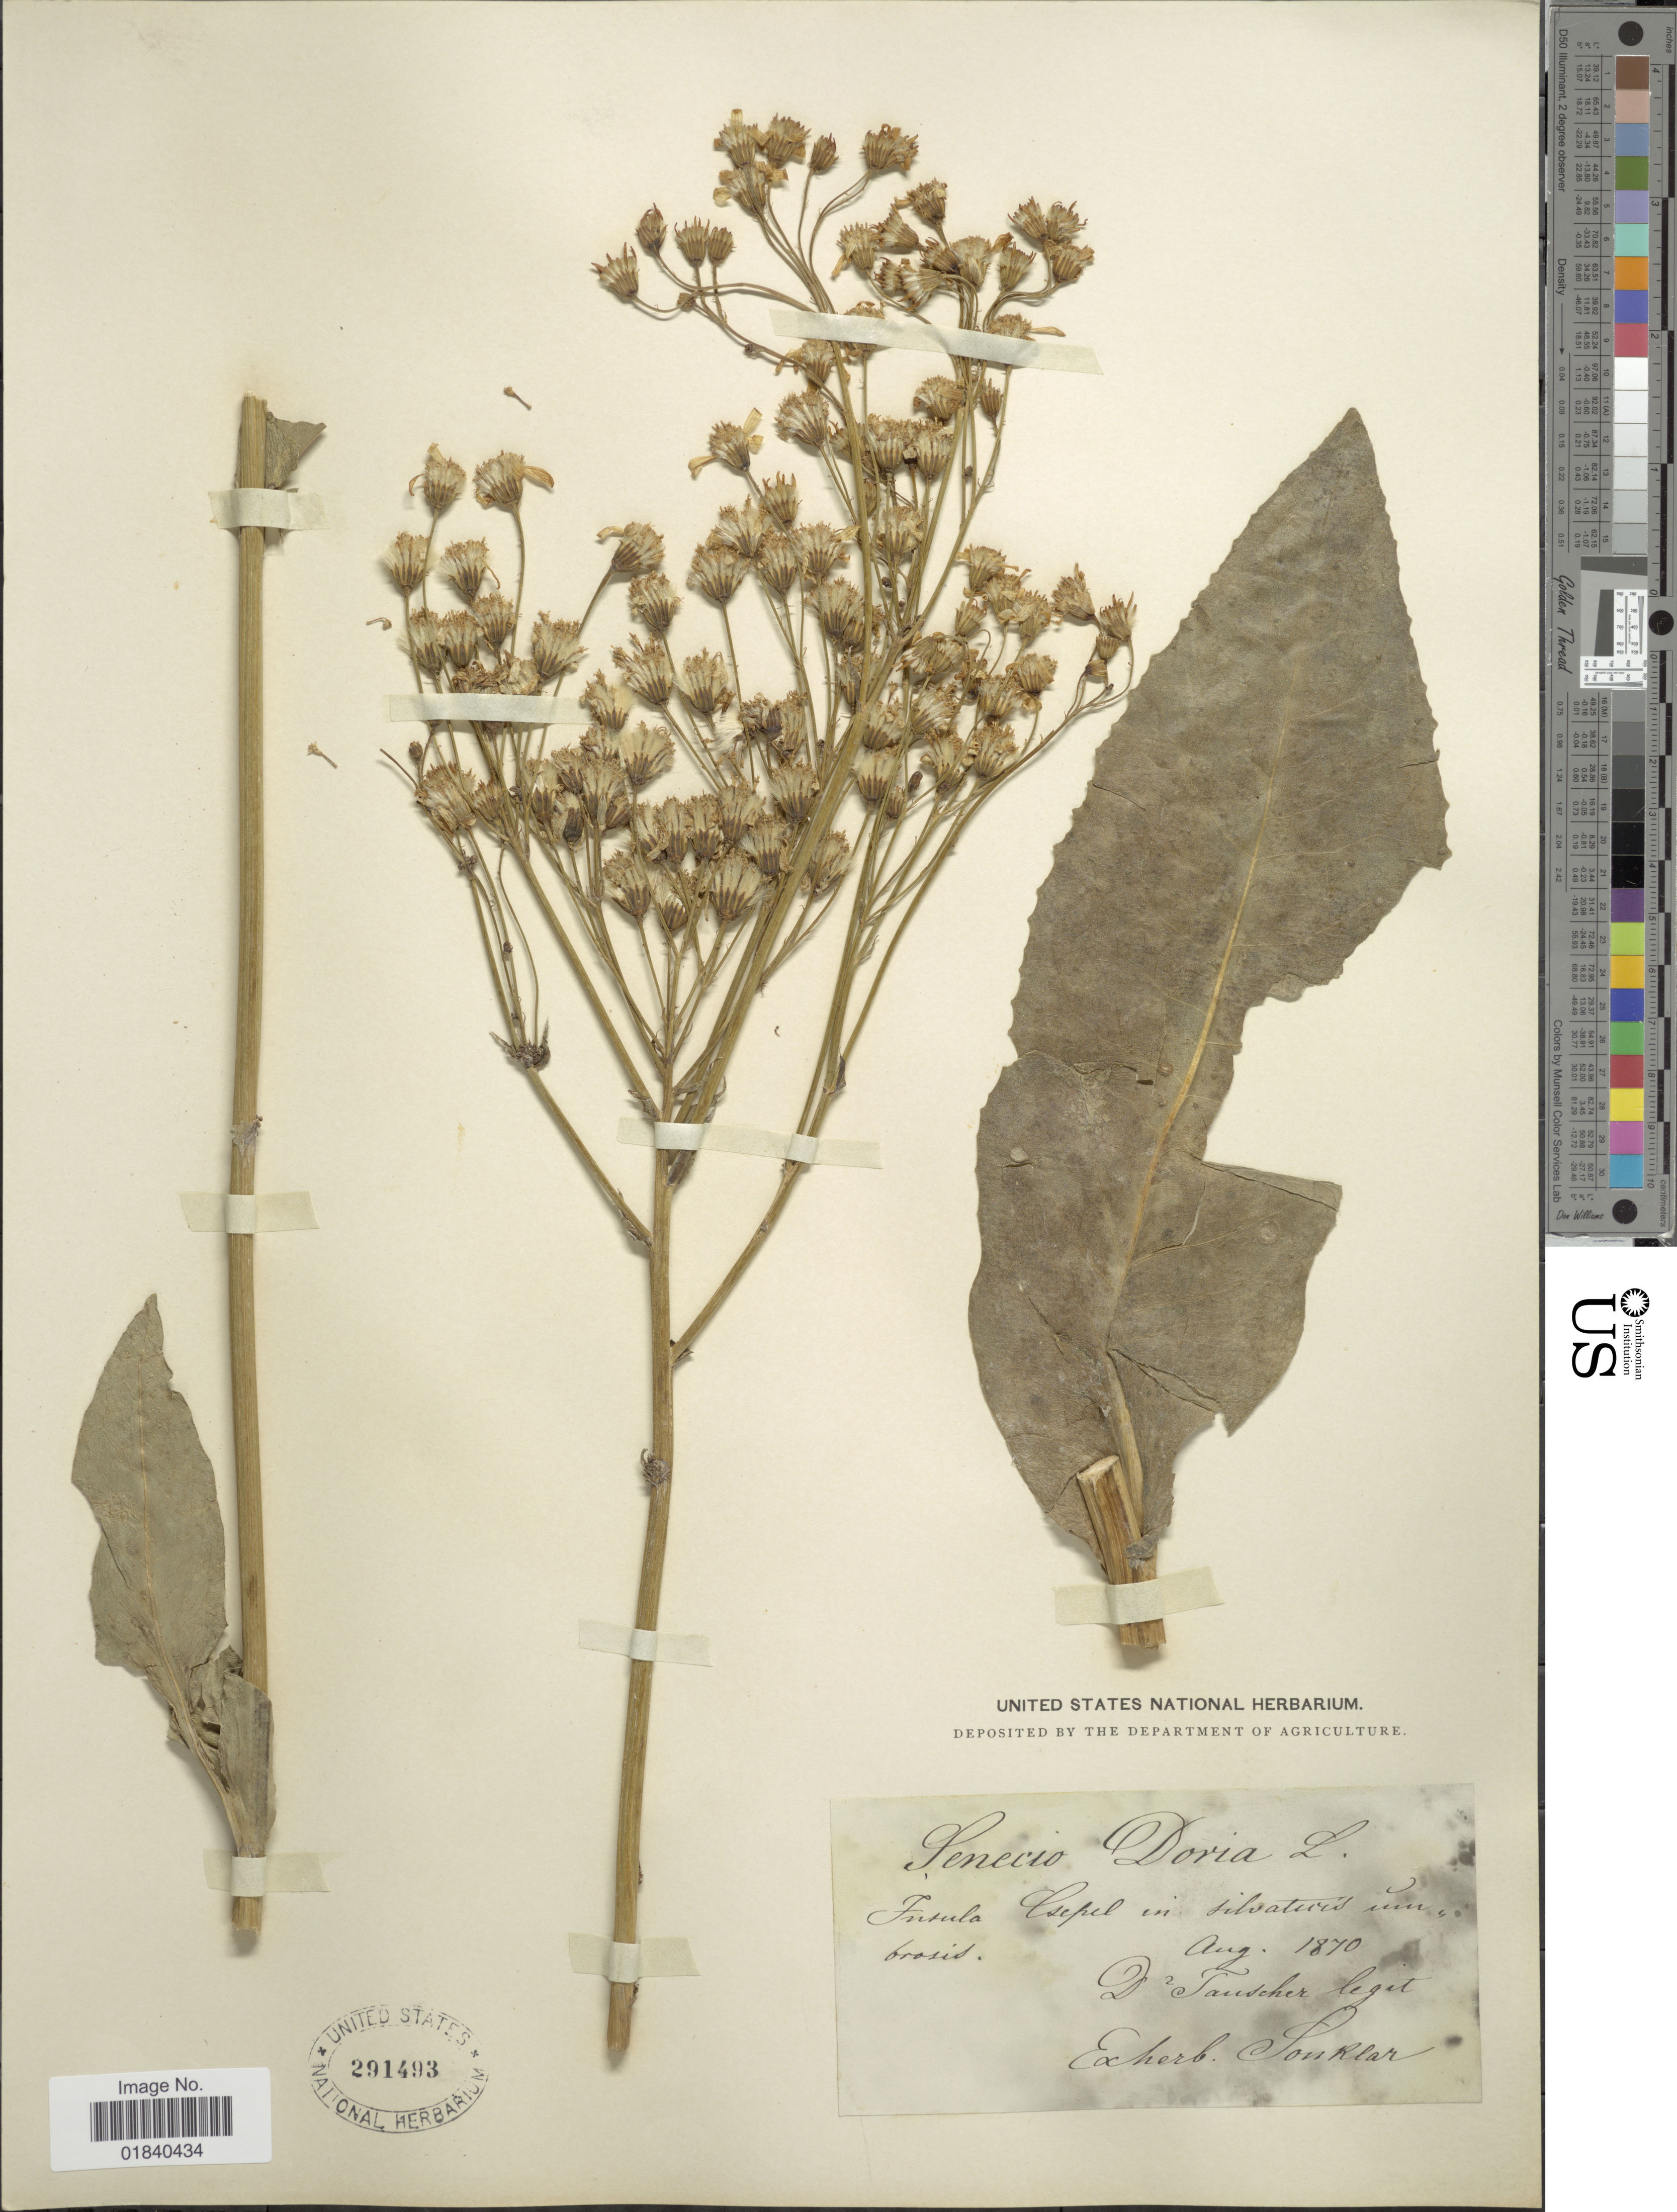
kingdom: Plantae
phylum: Tracheophyta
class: Magnoliopsida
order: Asterales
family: Asteraceae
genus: Senecio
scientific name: Senecio doria L.. nom. cons.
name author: L.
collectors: Tauscher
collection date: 1870-08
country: Hungary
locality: Insula Csepel in Silvaicis umbrosis. [interpreted]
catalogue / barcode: US 291493